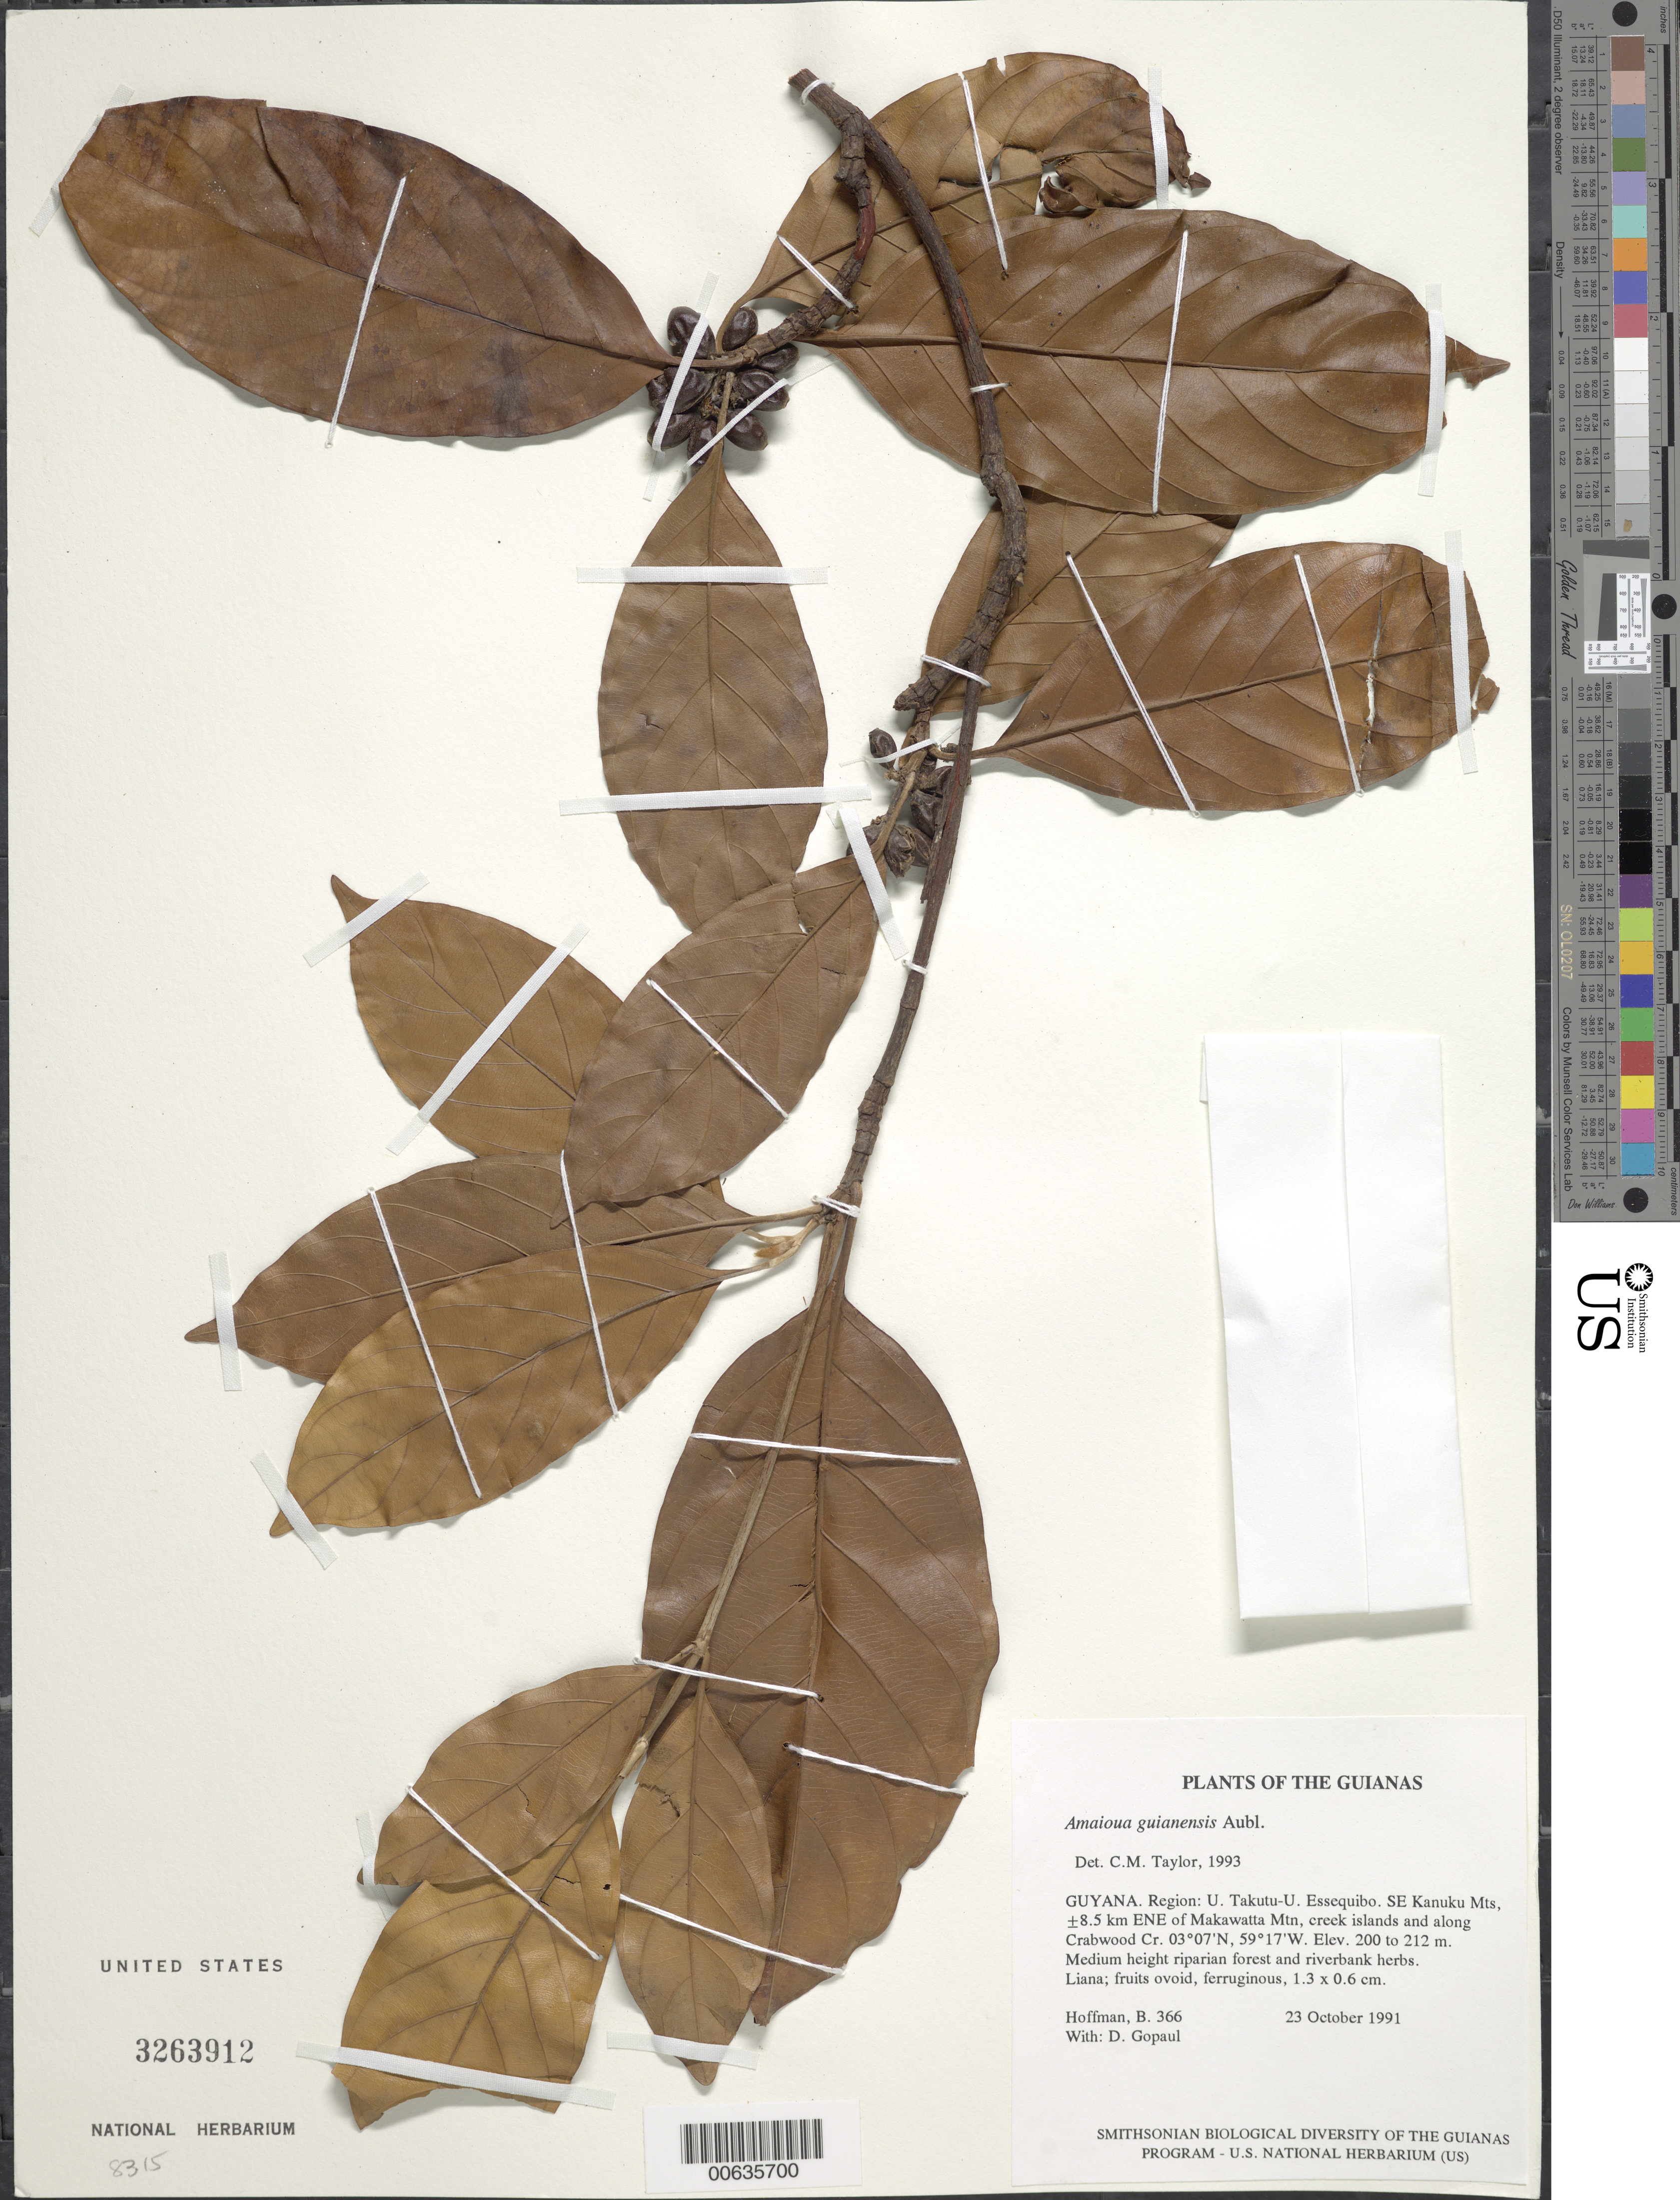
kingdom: Plantae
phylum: Tracheophyta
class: Magnoliopsida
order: Gentianales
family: Rubiaceae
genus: Amaioua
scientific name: Amaioua guianensis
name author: Aubl.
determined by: Taylor, Charlotte M.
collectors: B. Hoffman & D. Gopaul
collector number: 366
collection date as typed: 23 October 1991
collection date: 1991-10-23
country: Guyana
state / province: U. Takutu-U. Essequibo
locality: SE Kanuku Mts, ±8.5 km ENE of Makawatta Mtn, creek islands and along Crabwood Creek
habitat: Medium height riparian forest and riverbank herbs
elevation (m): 200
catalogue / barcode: US 3263912